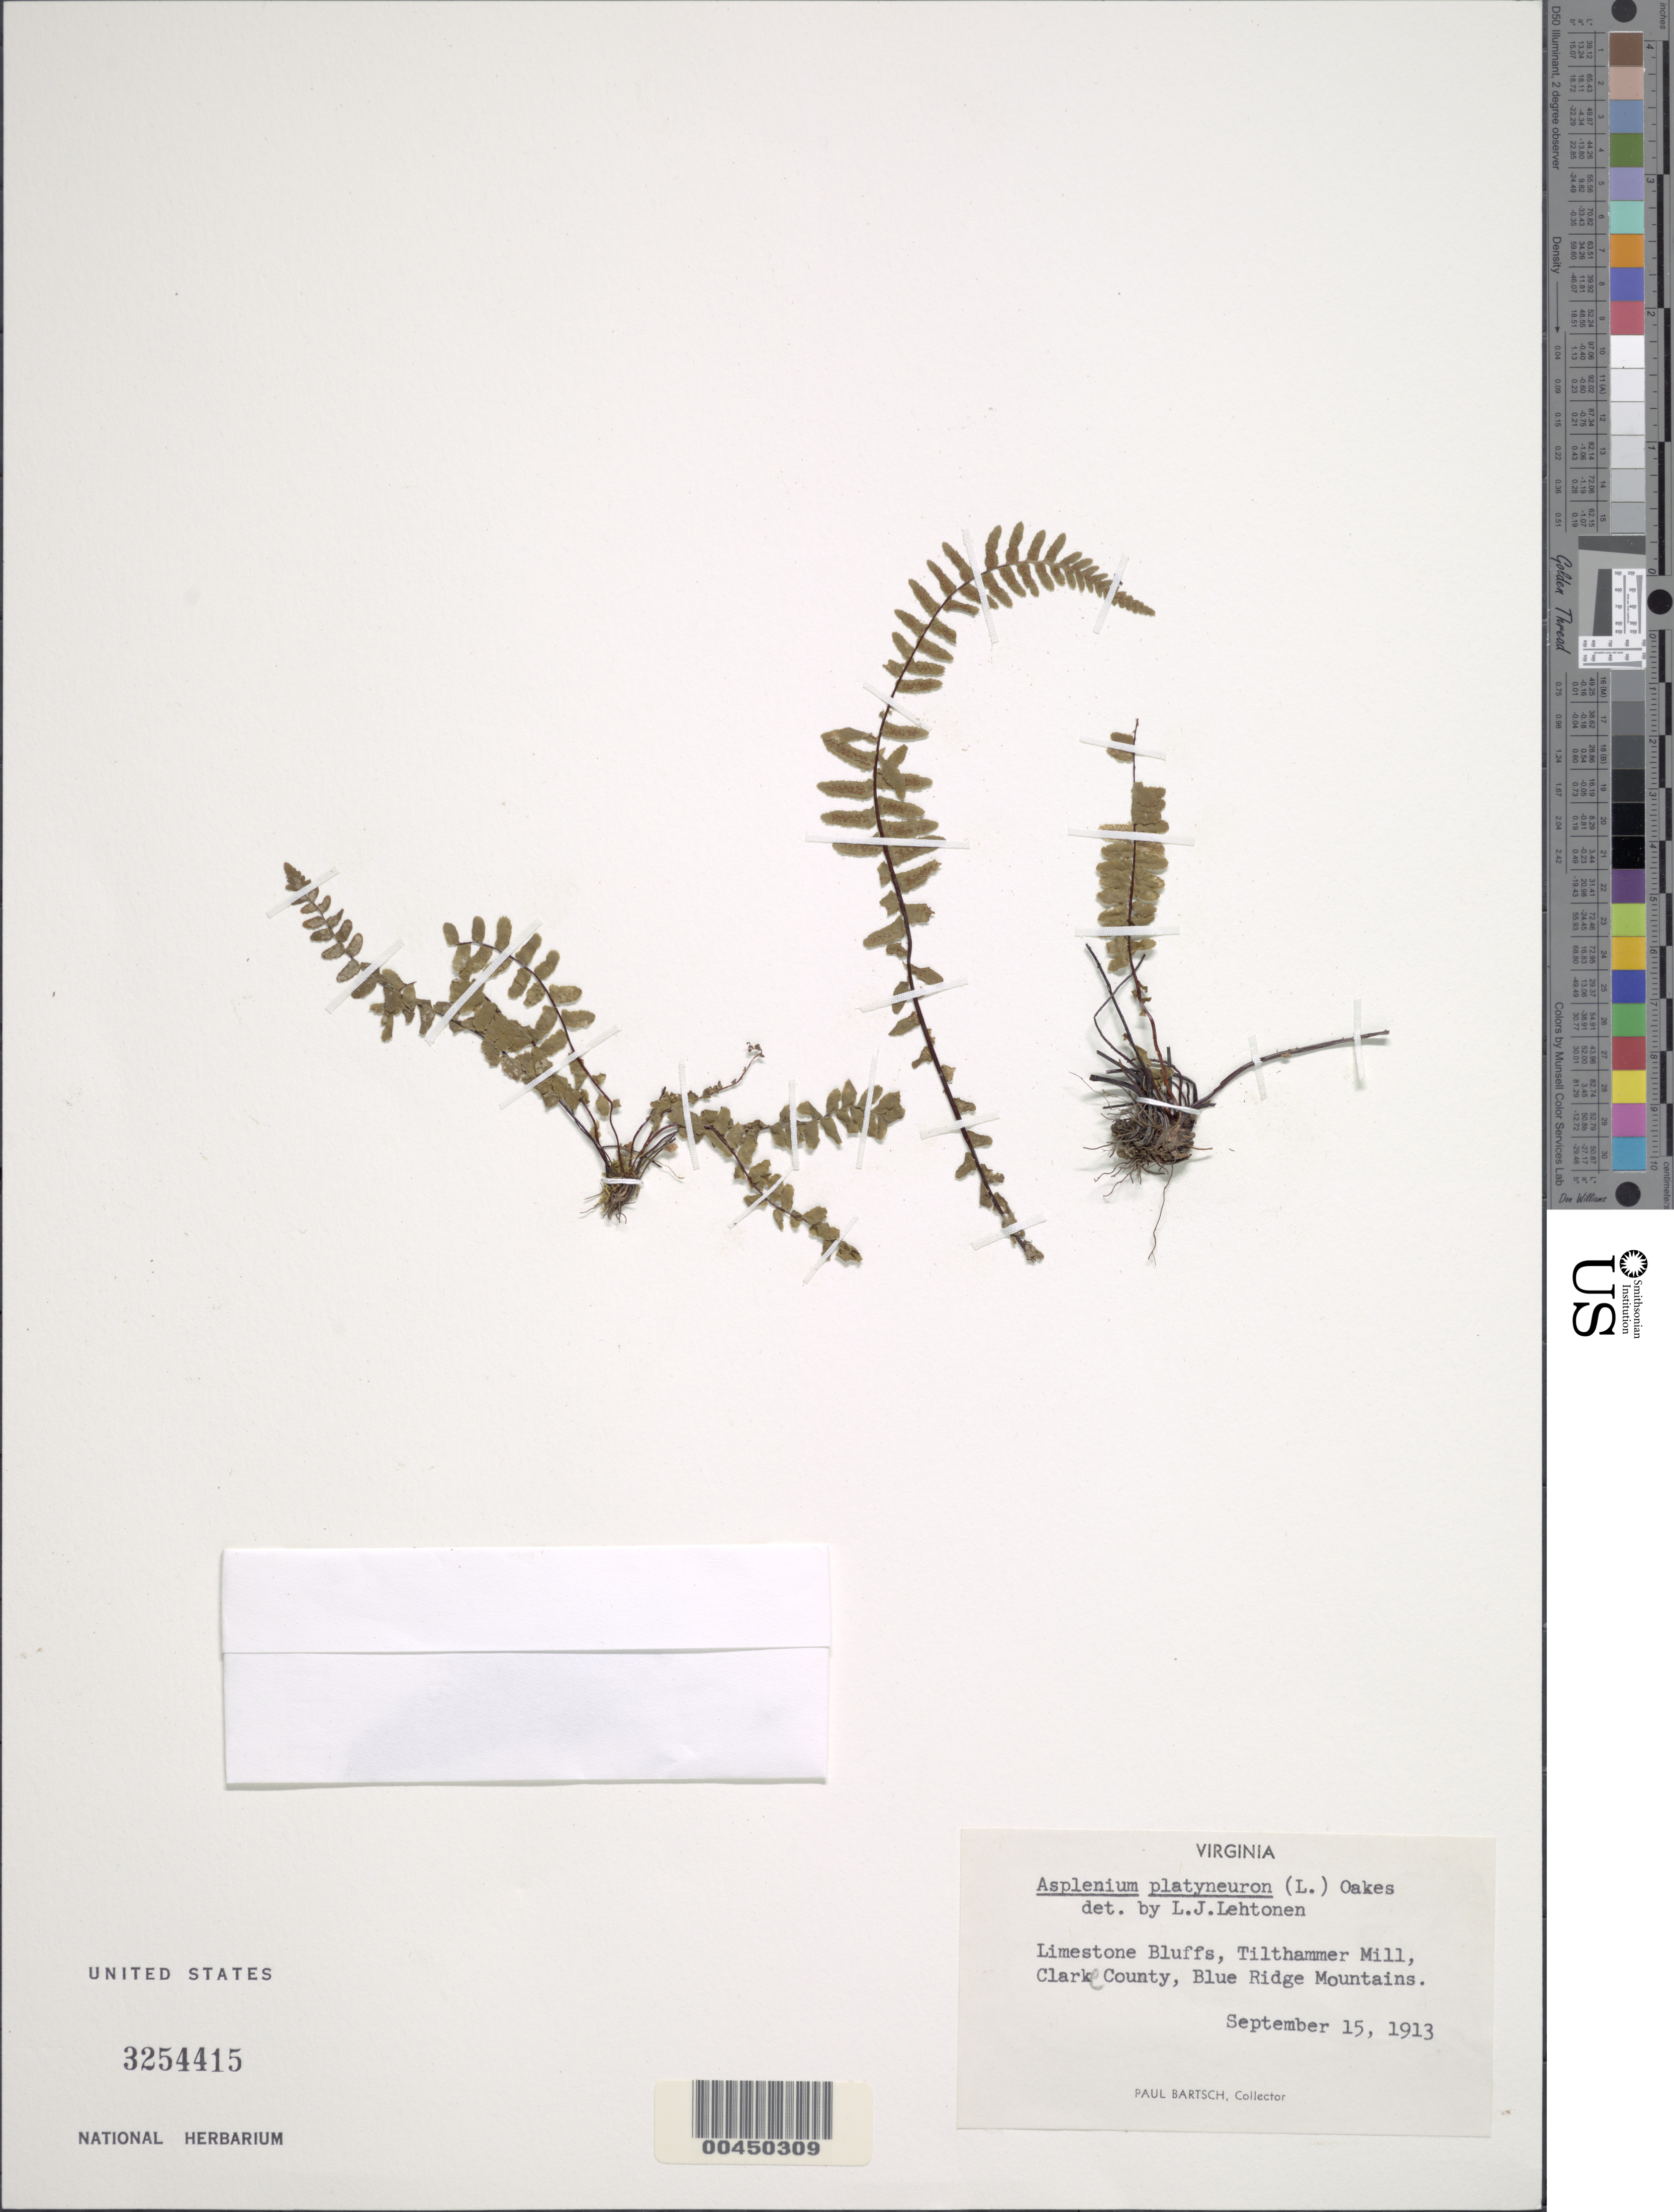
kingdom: Plantae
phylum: Tracheophyta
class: Polypodiopsida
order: Polypodiales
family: Aspleniaceae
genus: Asplenium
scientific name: Asplenium platyneuron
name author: (L.) Britton, Stearns & Poggenb.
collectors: P. Bartsch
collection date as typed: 15 Sep 1913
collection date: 1913-09-15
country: United States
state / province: Virginia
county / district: Clarke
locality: Blue ridge mountains, tilthammer mill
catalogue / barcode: US 3254415